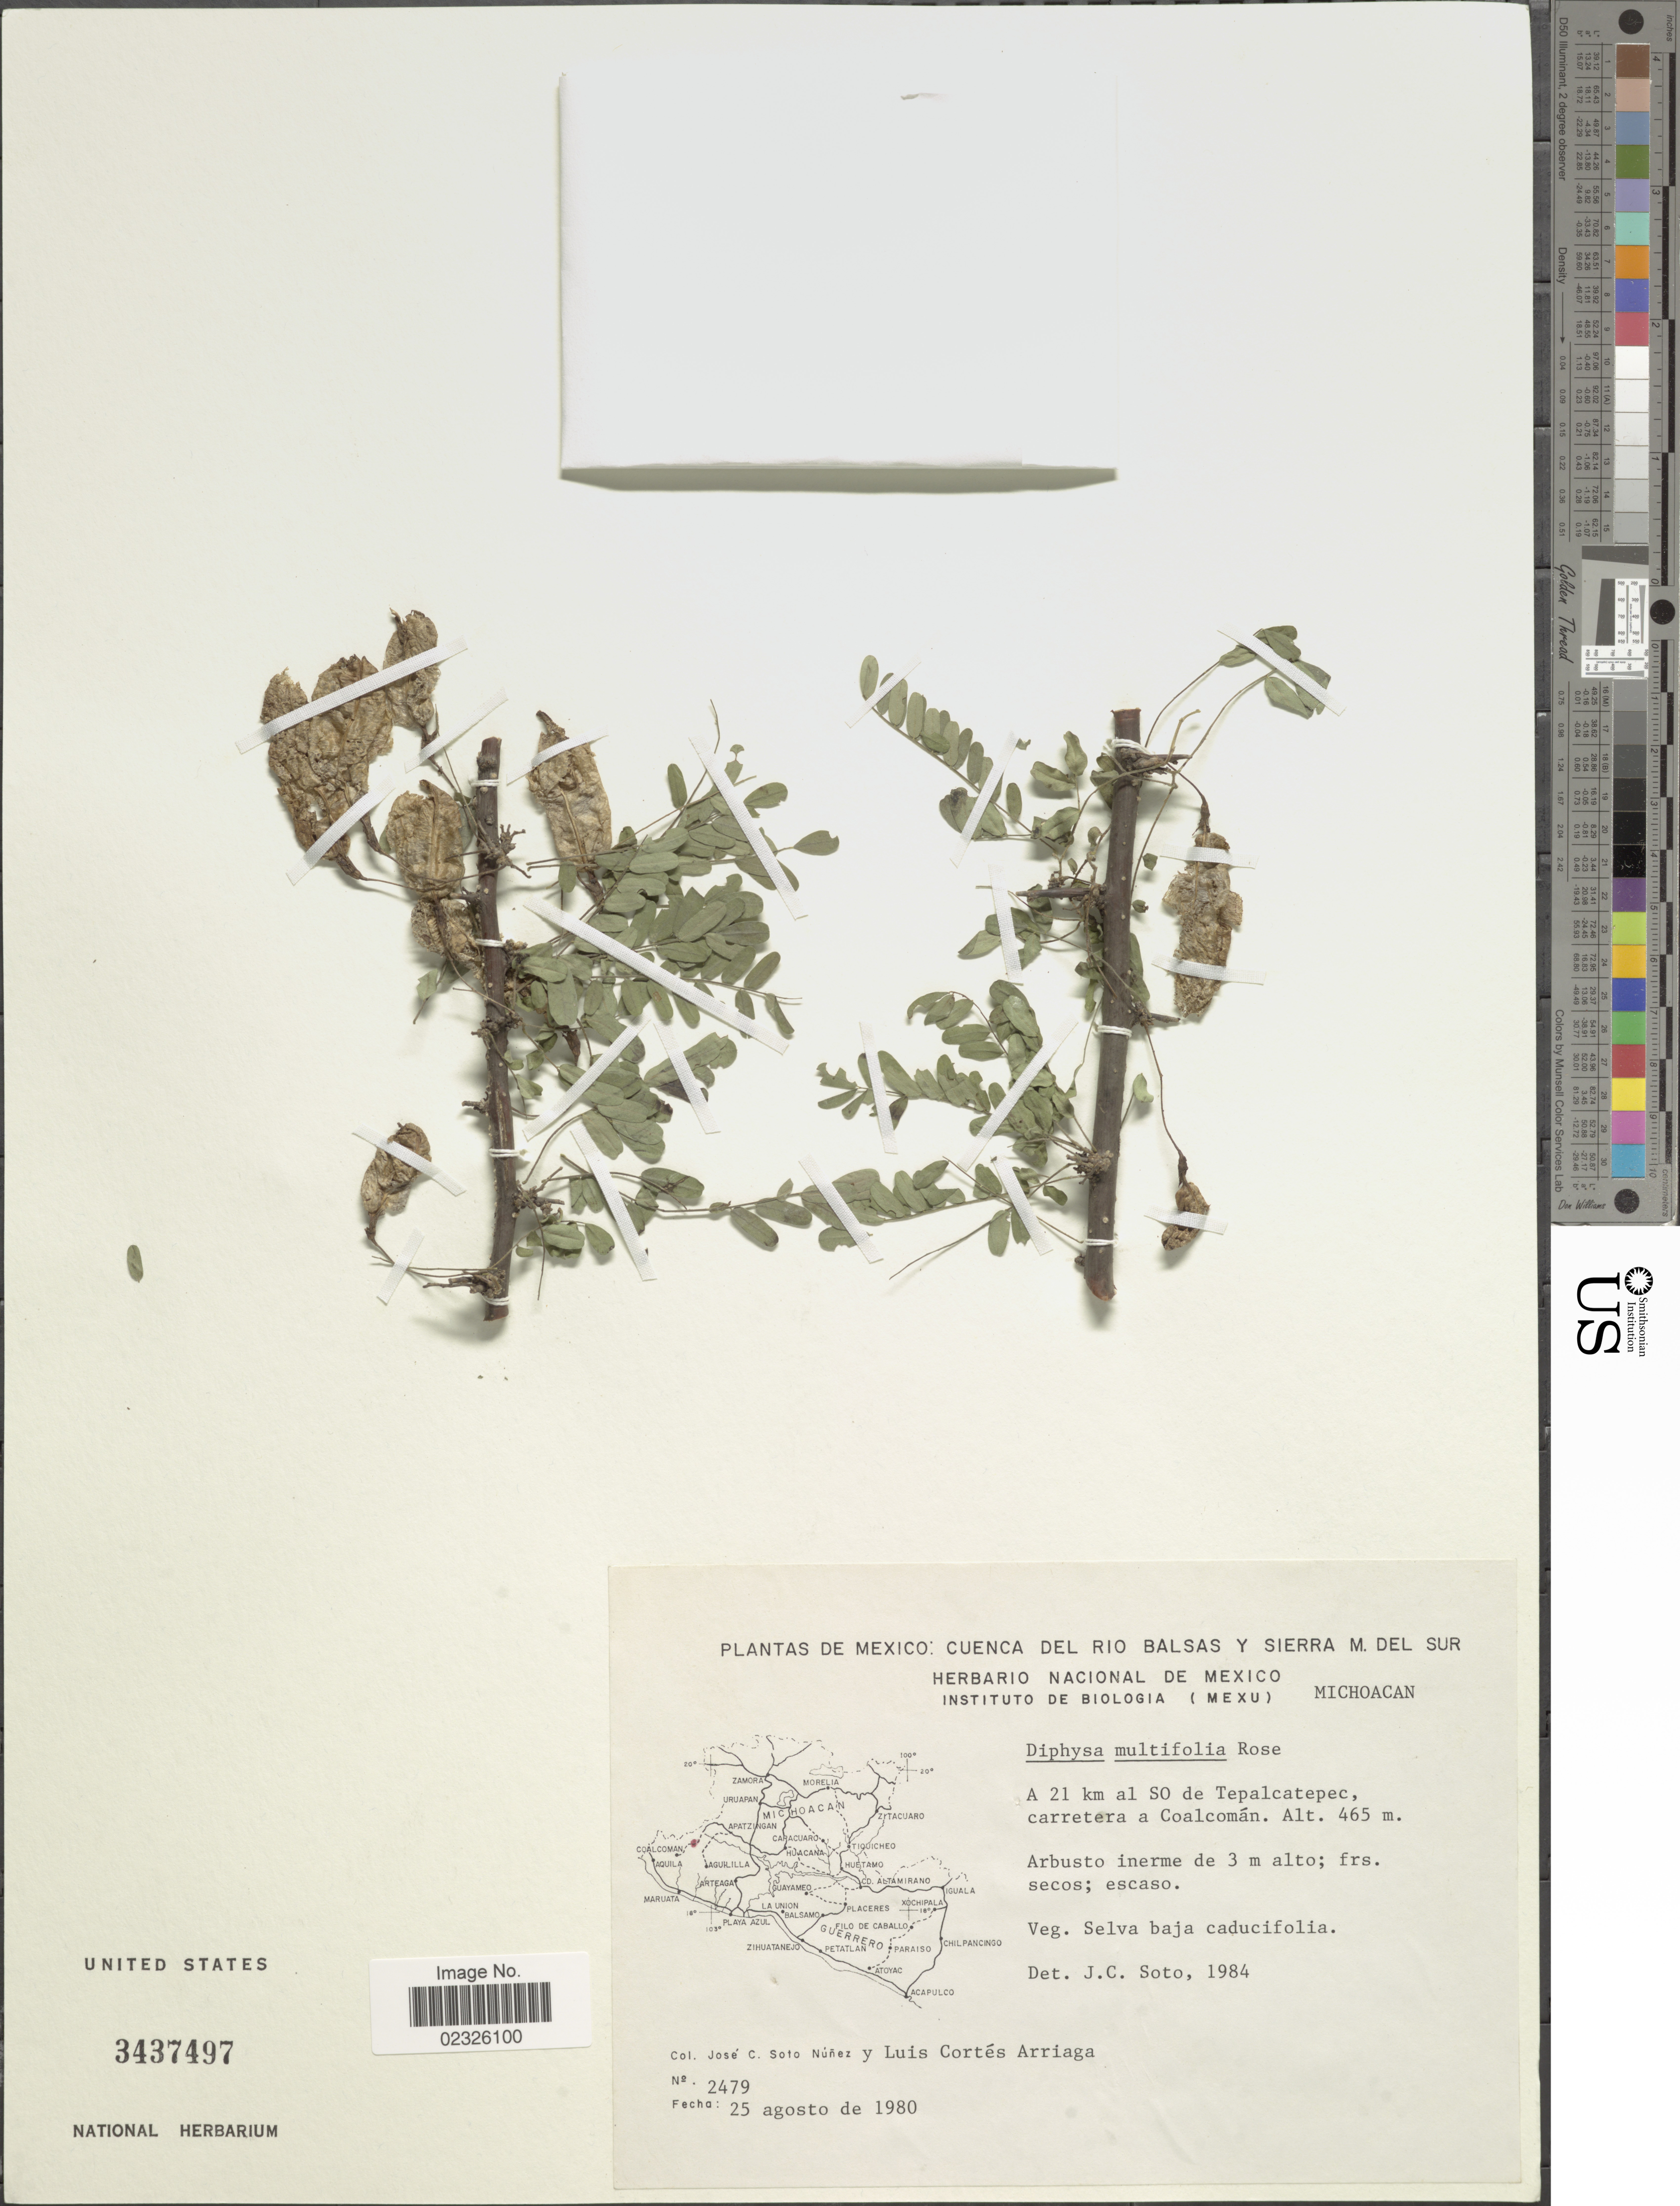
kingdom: Plantae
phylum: Tracheophyta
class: Magnoliopsida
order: Fabales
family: Fabaceae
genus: Diphysa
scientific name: Diphysa multifolia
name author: Rose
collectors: J. Soto & L. Cortes-A.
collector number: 2479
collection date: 1980-08-25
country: Mexico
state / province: Michoacán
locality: Cuenca del Rio Balsas y Sierra M. del Sur, A 21 km al SO de Tepalcatepec, carretera a Coalcomán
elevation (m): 465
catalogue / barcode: US 3437497